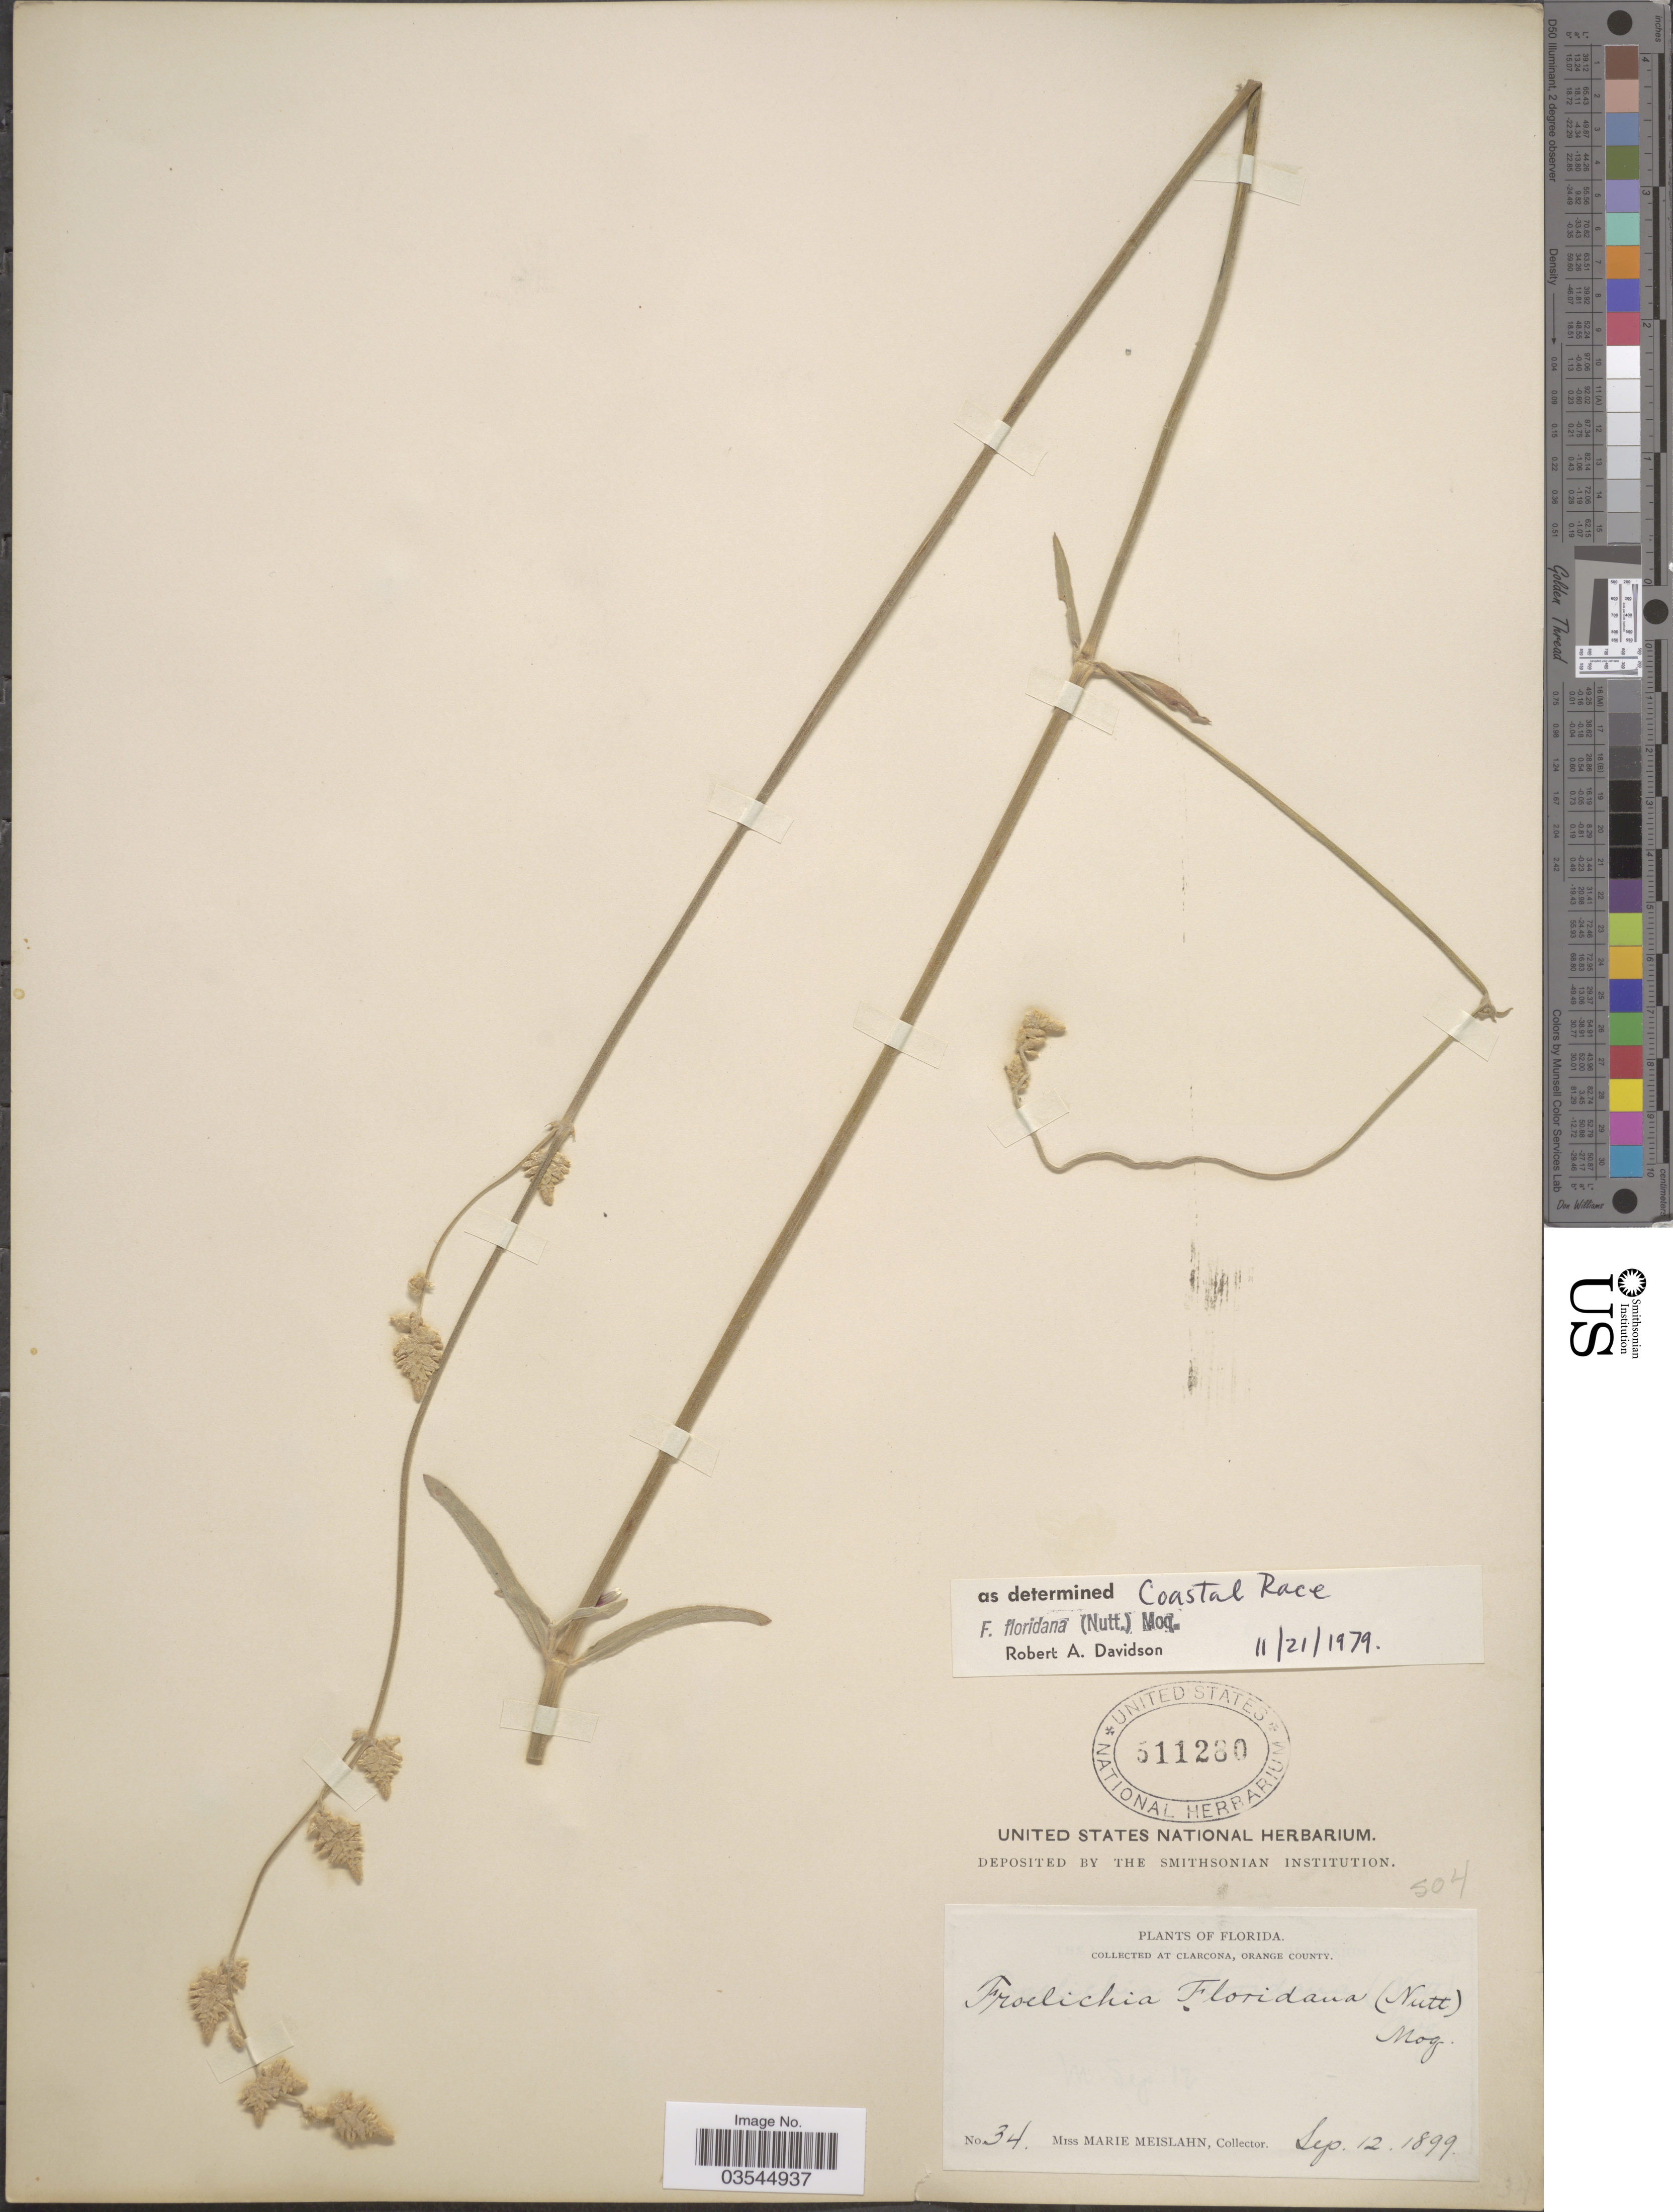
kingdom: Plantae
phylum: Tracheophyta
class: Magnoliopsida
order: Caryophyllales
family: Amaranthaceae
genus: Froelichia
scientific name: Froelichia floridana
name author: (Nutt.) Moq.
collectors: M. Meislahn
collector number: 34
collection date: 1899-09-12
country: United States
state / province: Florida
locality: At Clarcona, Orange County.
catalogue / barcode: US 511280